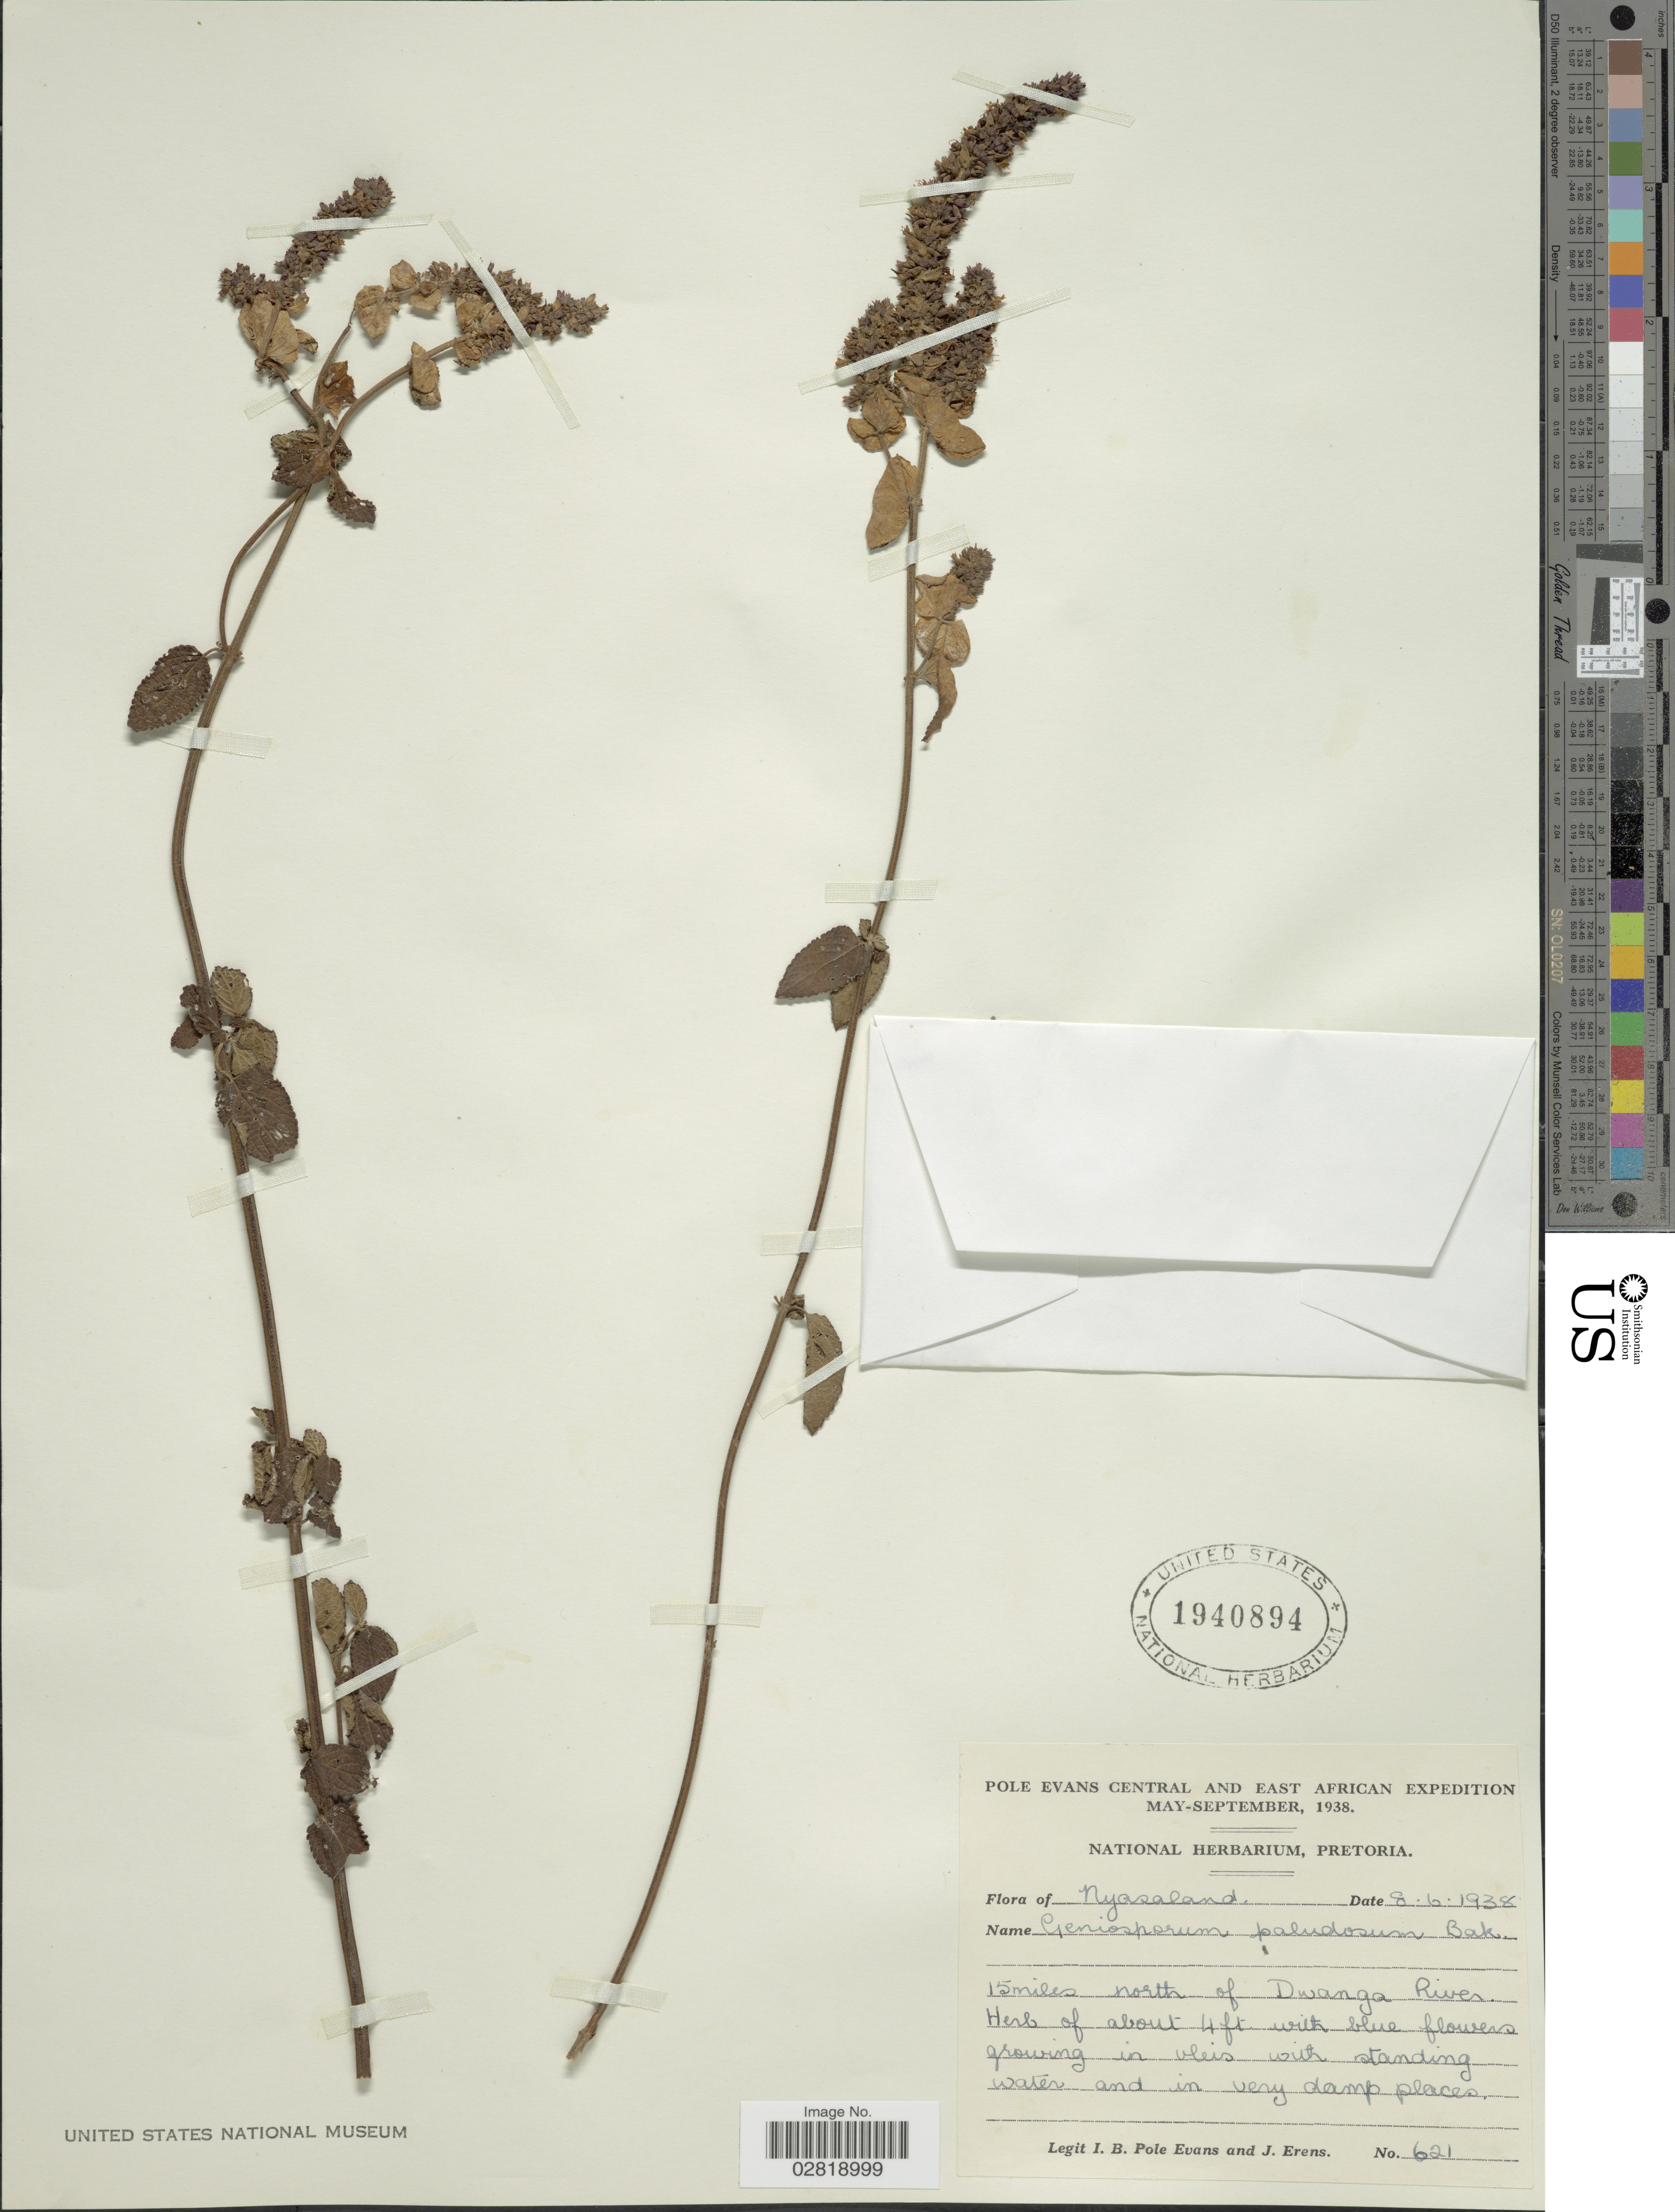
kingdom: Plantae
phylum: Tracheophyta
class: Magnoliopsida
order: Lamiales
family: Lamiaceae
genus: Platostoma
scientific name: Platostoma rotundifolium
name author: (Briq.) A.J. Paton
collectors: I. B. Pole-Evans & J. Erens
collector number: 621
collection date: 1938-06-08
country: Malawi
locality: Nyasaland. 15 miles north of Dwanga River.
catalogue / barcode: US 1940894